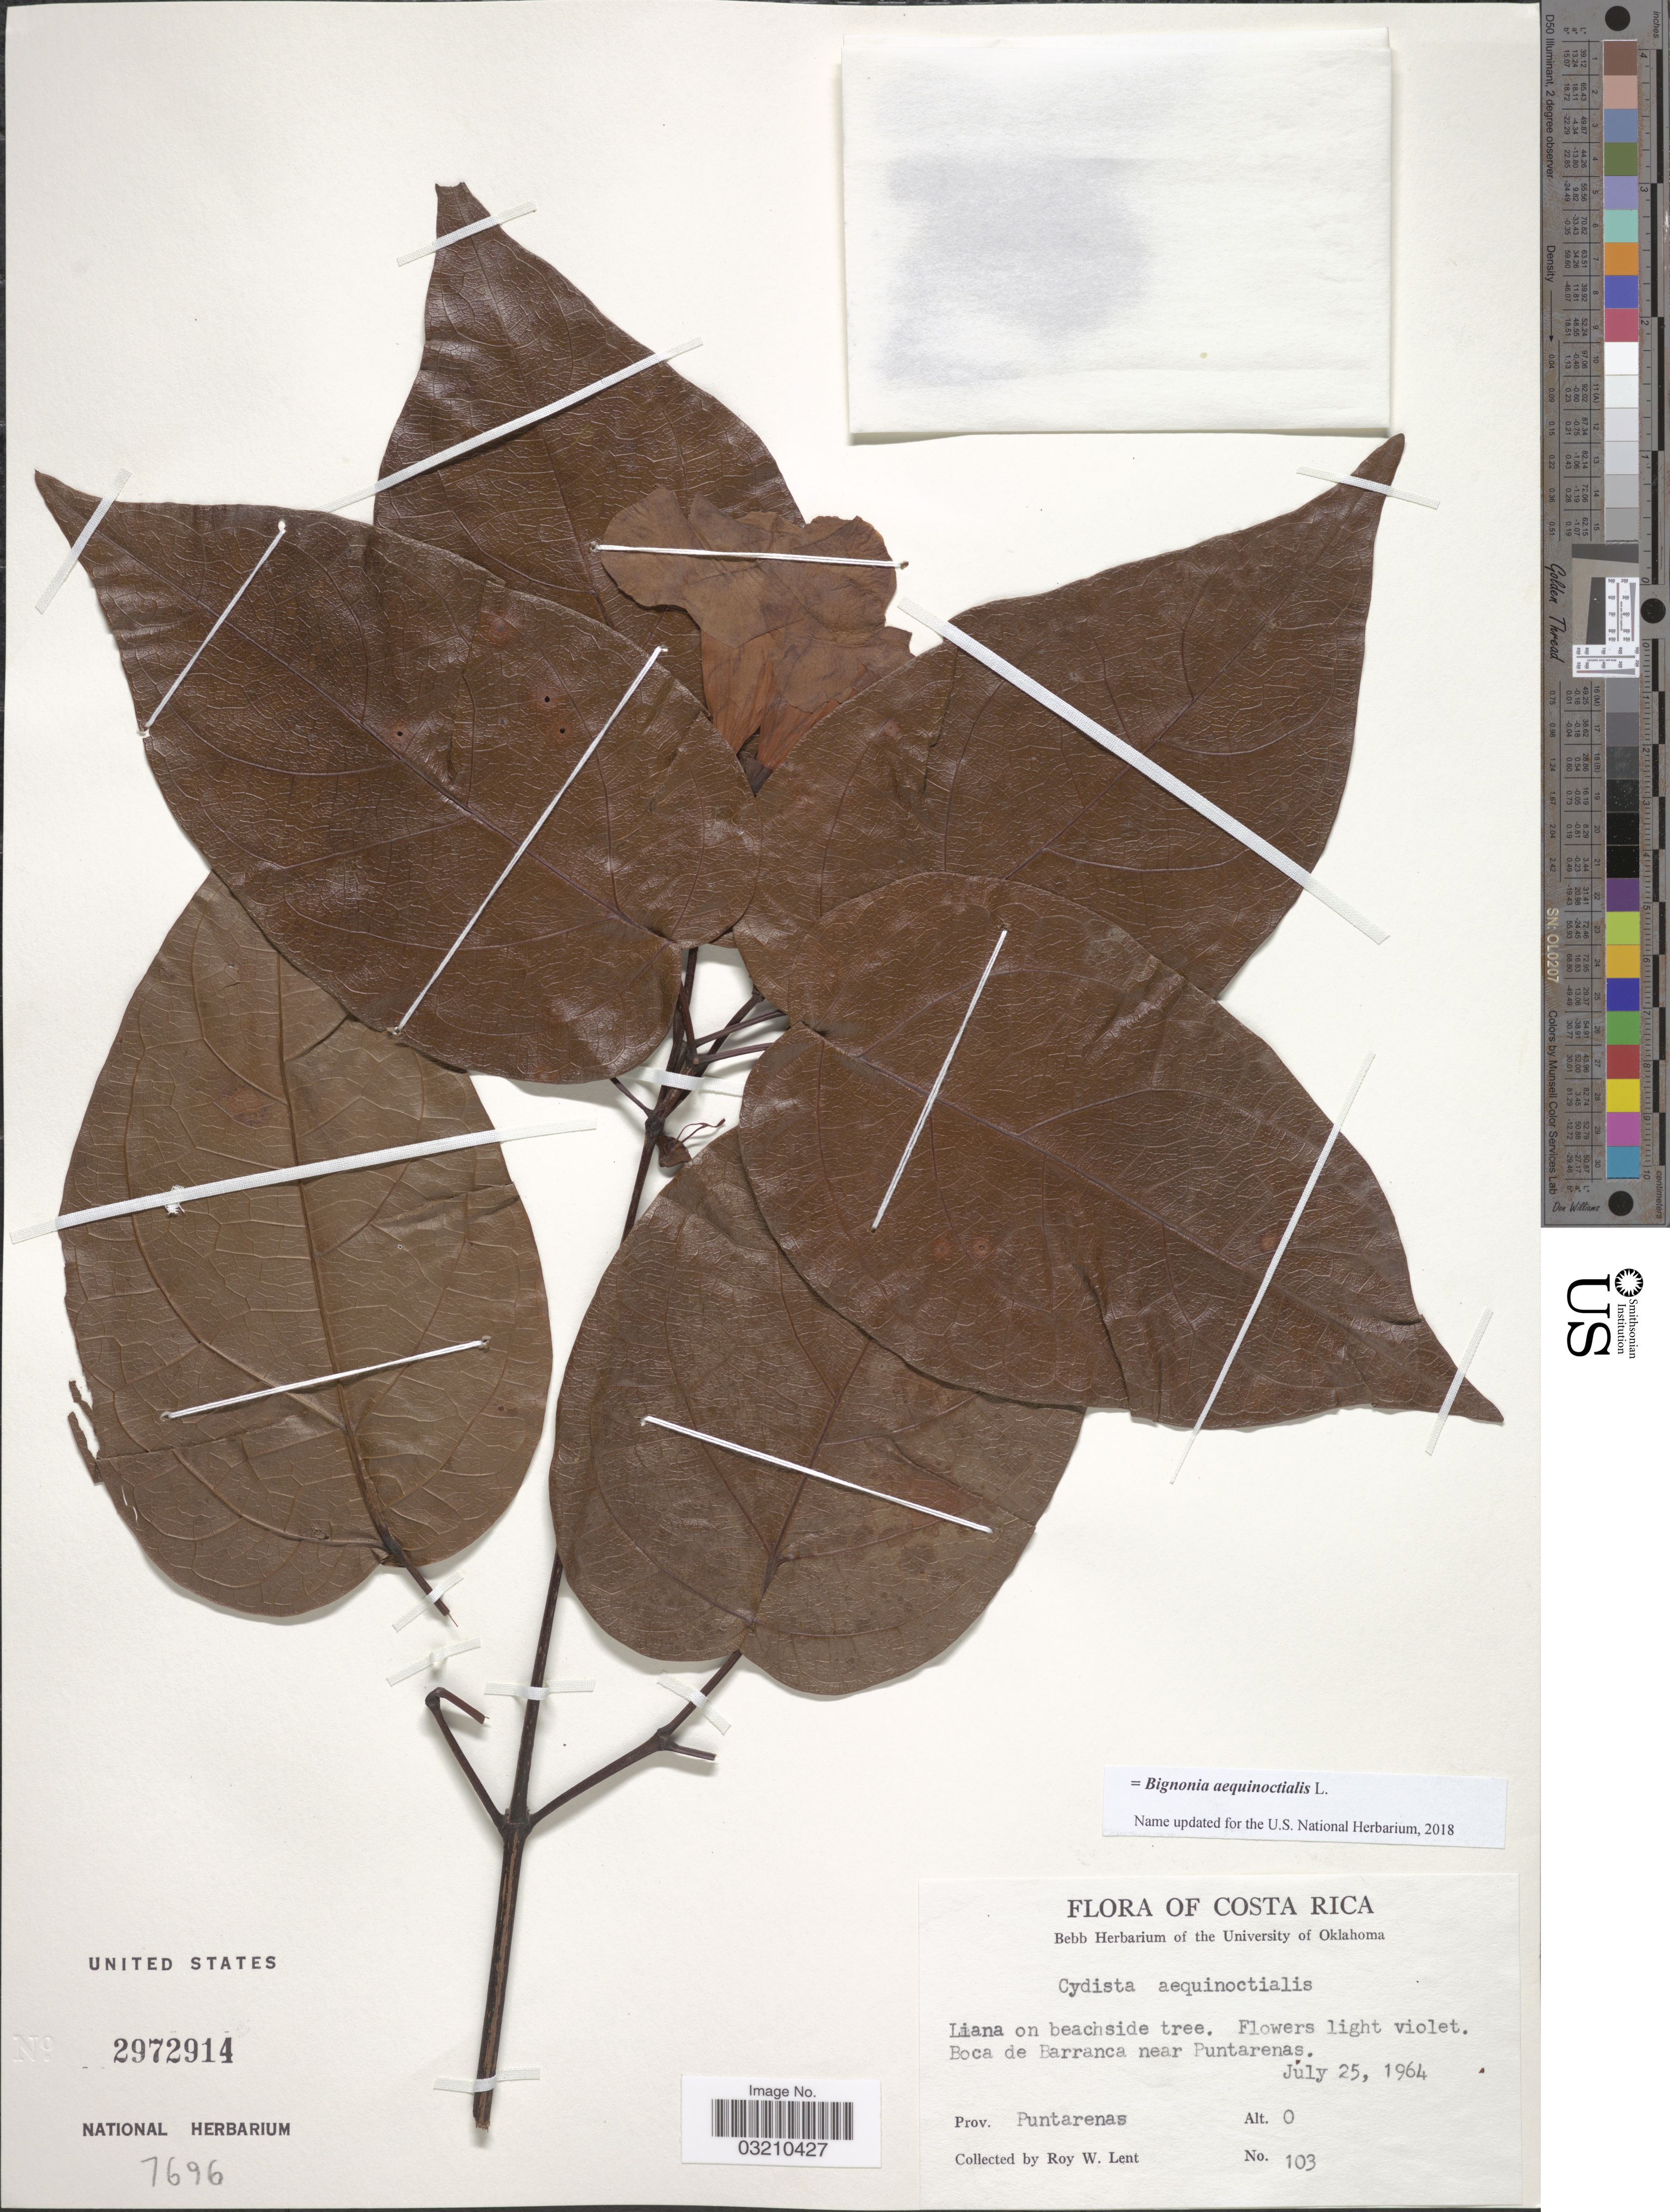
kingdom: Plantae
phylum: Tracheophyta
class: Magnoliopsida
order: Lamiales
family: Bignoniaceae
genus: Bignonia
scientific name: Bignonia aequinoctialis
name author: L.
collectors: R. W. Lent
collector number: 103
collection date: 1964-07-25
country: Costa Rica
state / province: Puntarenas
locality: Boca de Barranca near Puntarenas.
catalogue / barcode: US 2972914